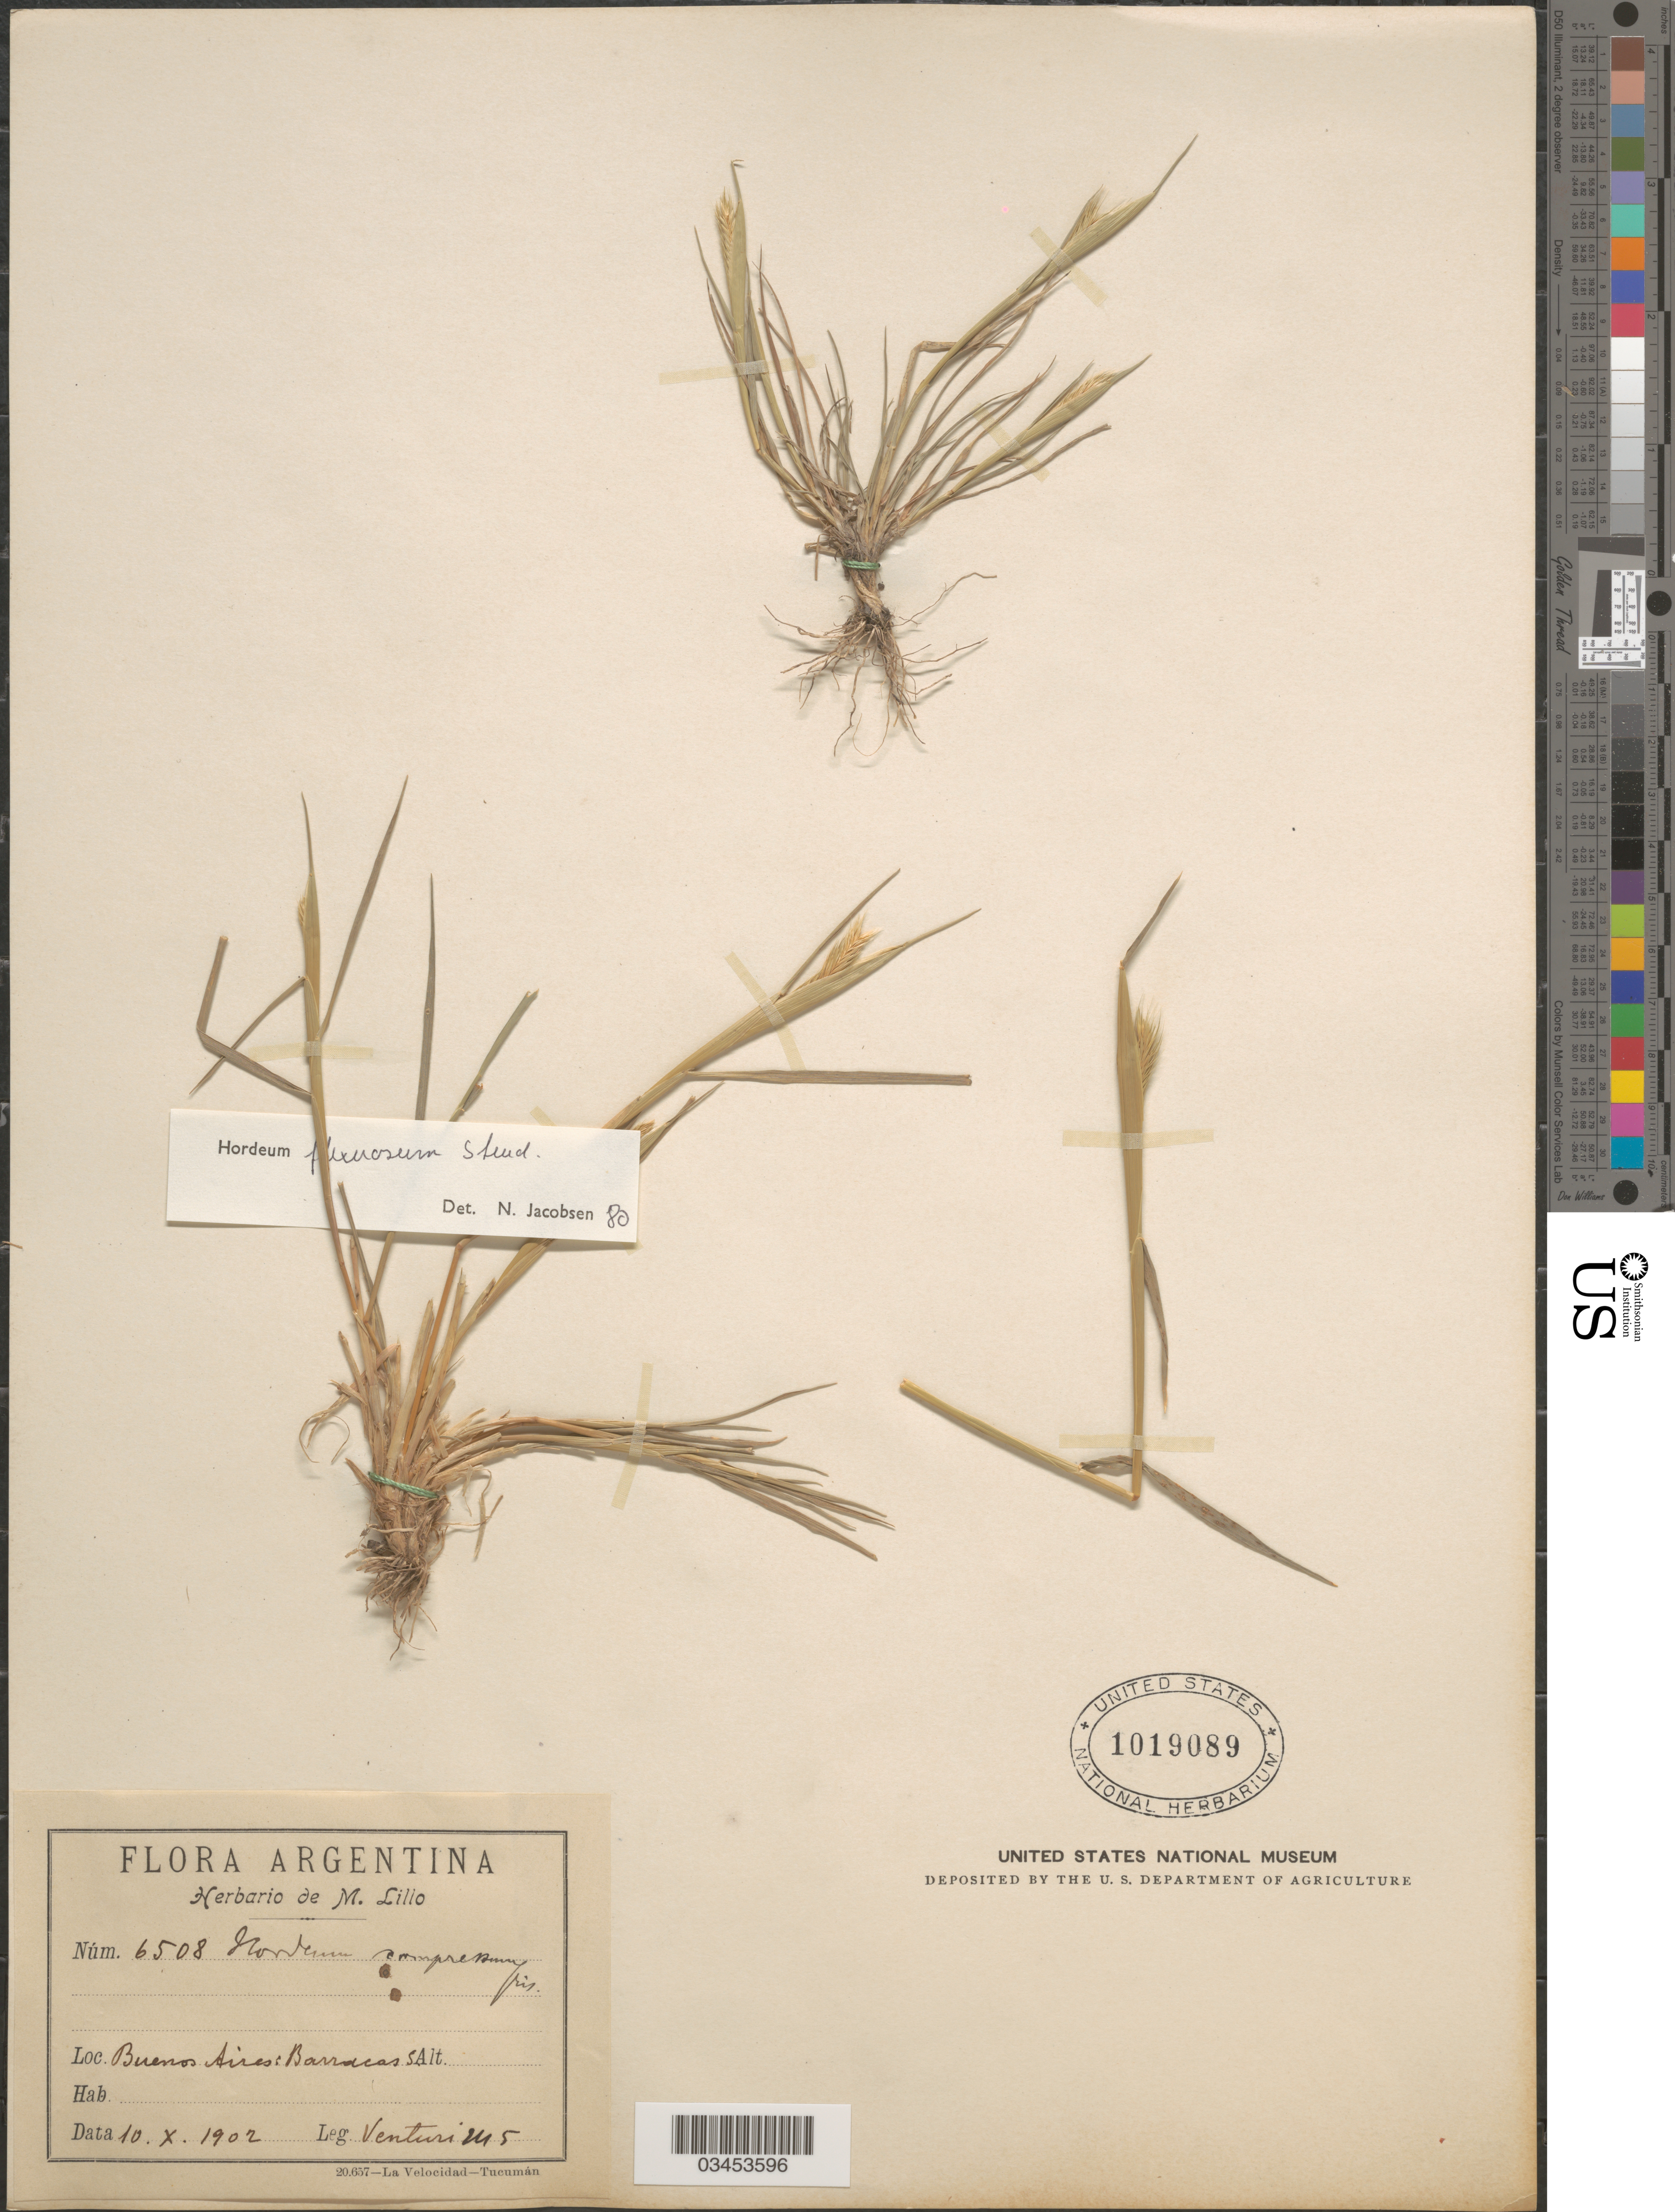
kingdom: Plantae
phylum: Tracheophyta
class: Liliopsida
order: Poales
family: Poaceae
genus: Hordeum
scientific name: Hordeum flexuosum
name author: Nees ex Steud.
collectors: Venturi, --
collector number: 245*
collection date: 1902-10-10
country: Argentina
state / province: Buenos Aires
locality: Barracas S.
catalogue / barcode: US 1019089